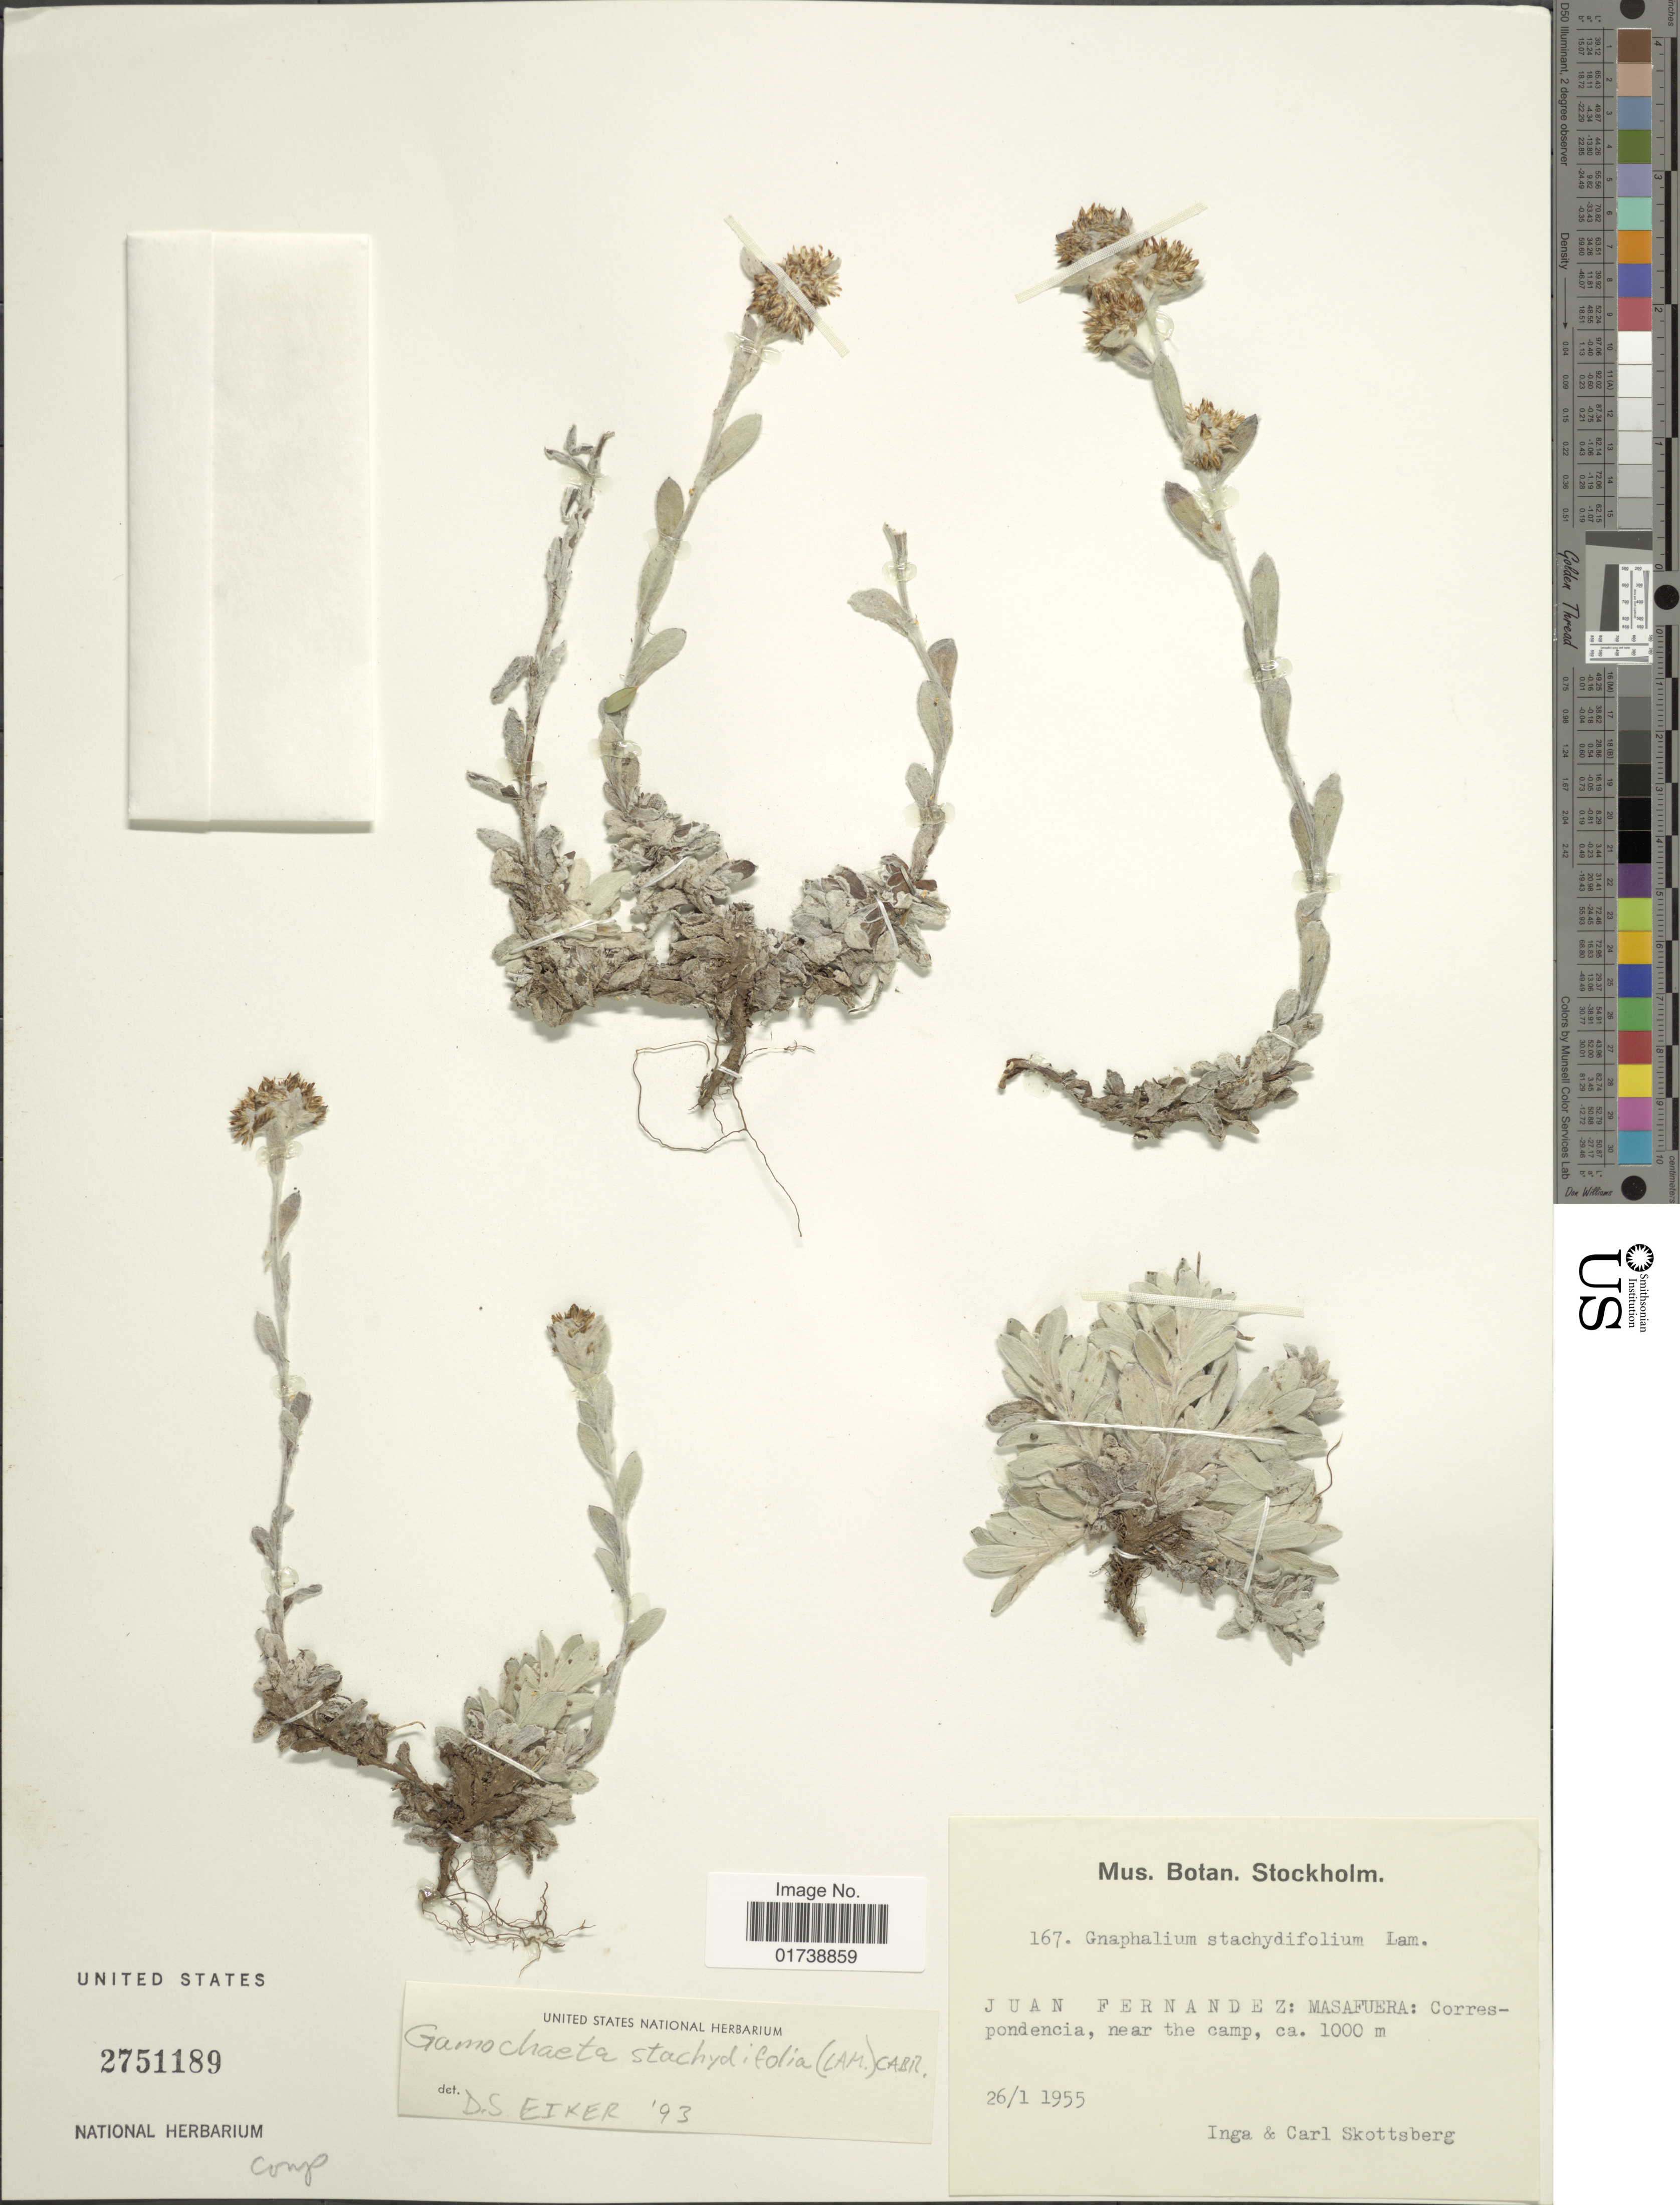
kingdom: Plantae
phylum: Tracheophyta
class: Magnoliopsida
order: Asterales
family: Asteraceae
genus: Gamochaeta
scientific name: Gamochaeta stachydifolia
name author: (Lam.) Cabrera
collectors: I. Skottsberg & C. Skottsberg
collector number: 167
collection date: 1955-01-26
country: Chile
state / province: Valparaíso (V)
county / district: Juan Fernandez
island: Mas Afuera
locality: Juan Fernandez: Masafuera: Correspondencia, near the camp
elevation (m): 1000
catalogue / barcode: US 2751189